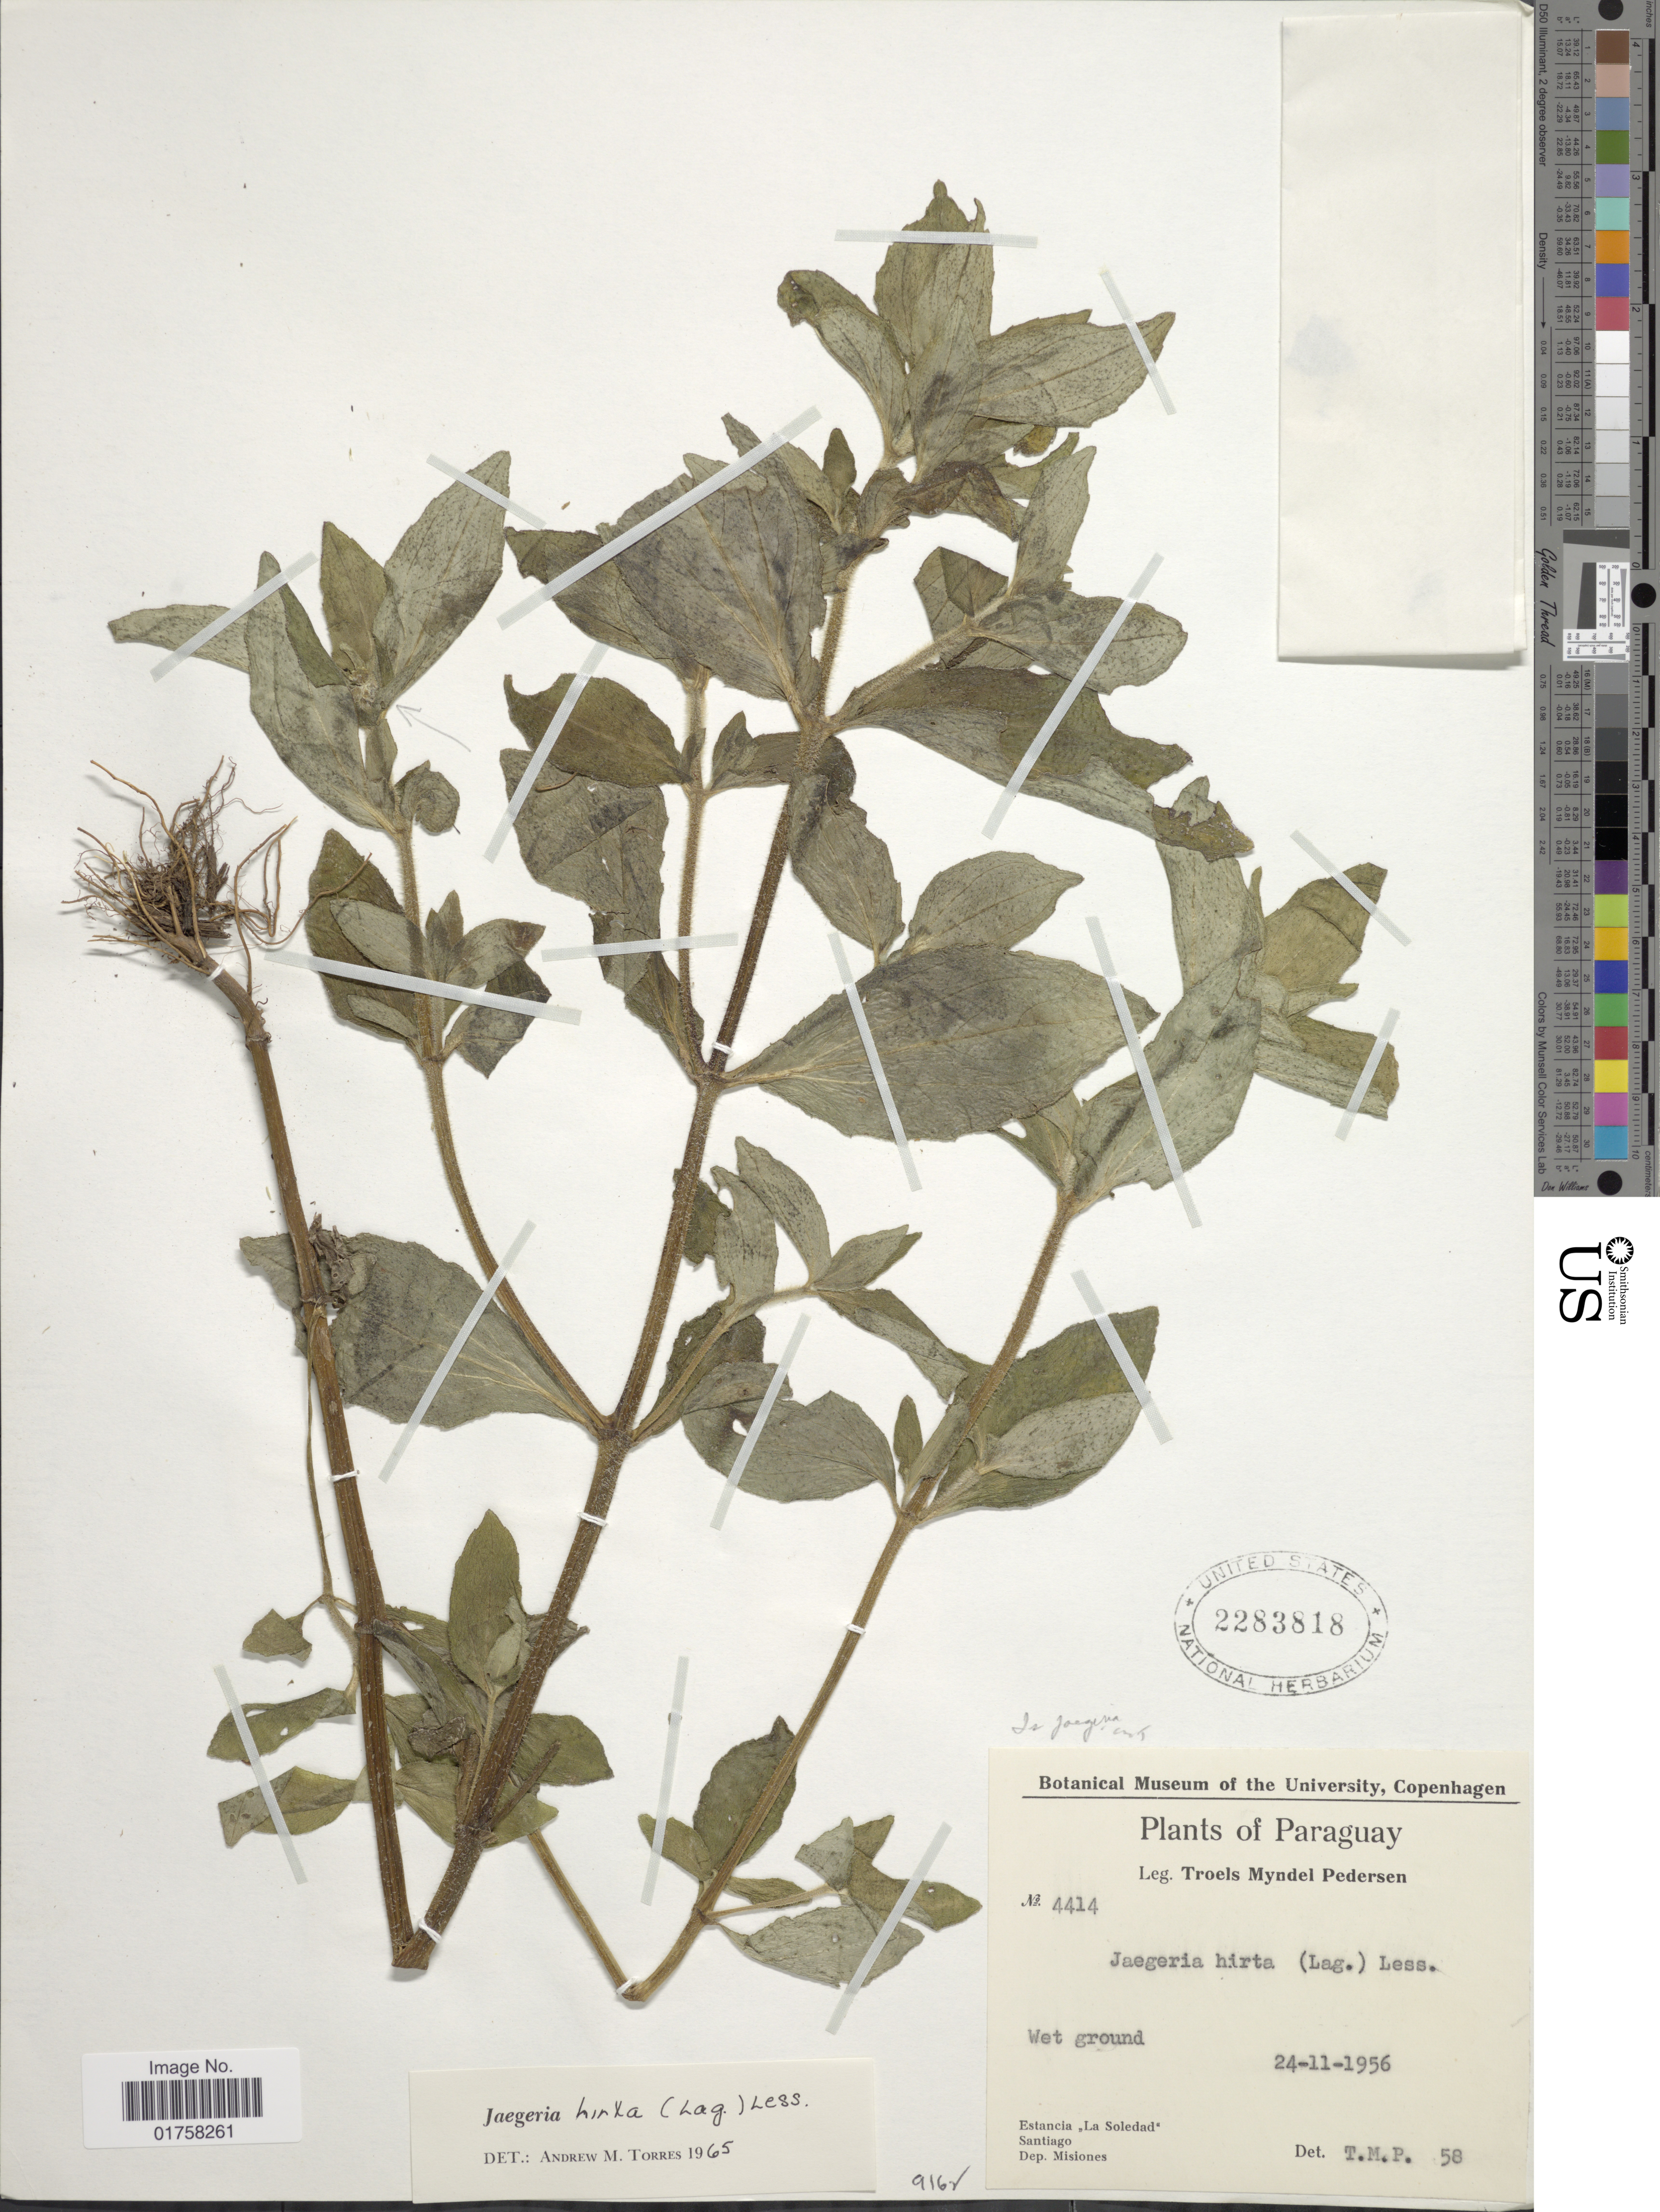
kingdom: Plantae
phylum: Tracheophyta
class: Magnoliopsida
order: Asterales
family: Asteraceae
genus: Jaegeria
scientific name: Jaegeria hirta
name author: (Lag.) Less.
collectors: T. Pederson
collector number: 4414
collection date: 1956-11-24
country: Argentina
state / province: Misiones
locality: Estancia La Soledad, Santiago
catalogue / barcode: US 2283818